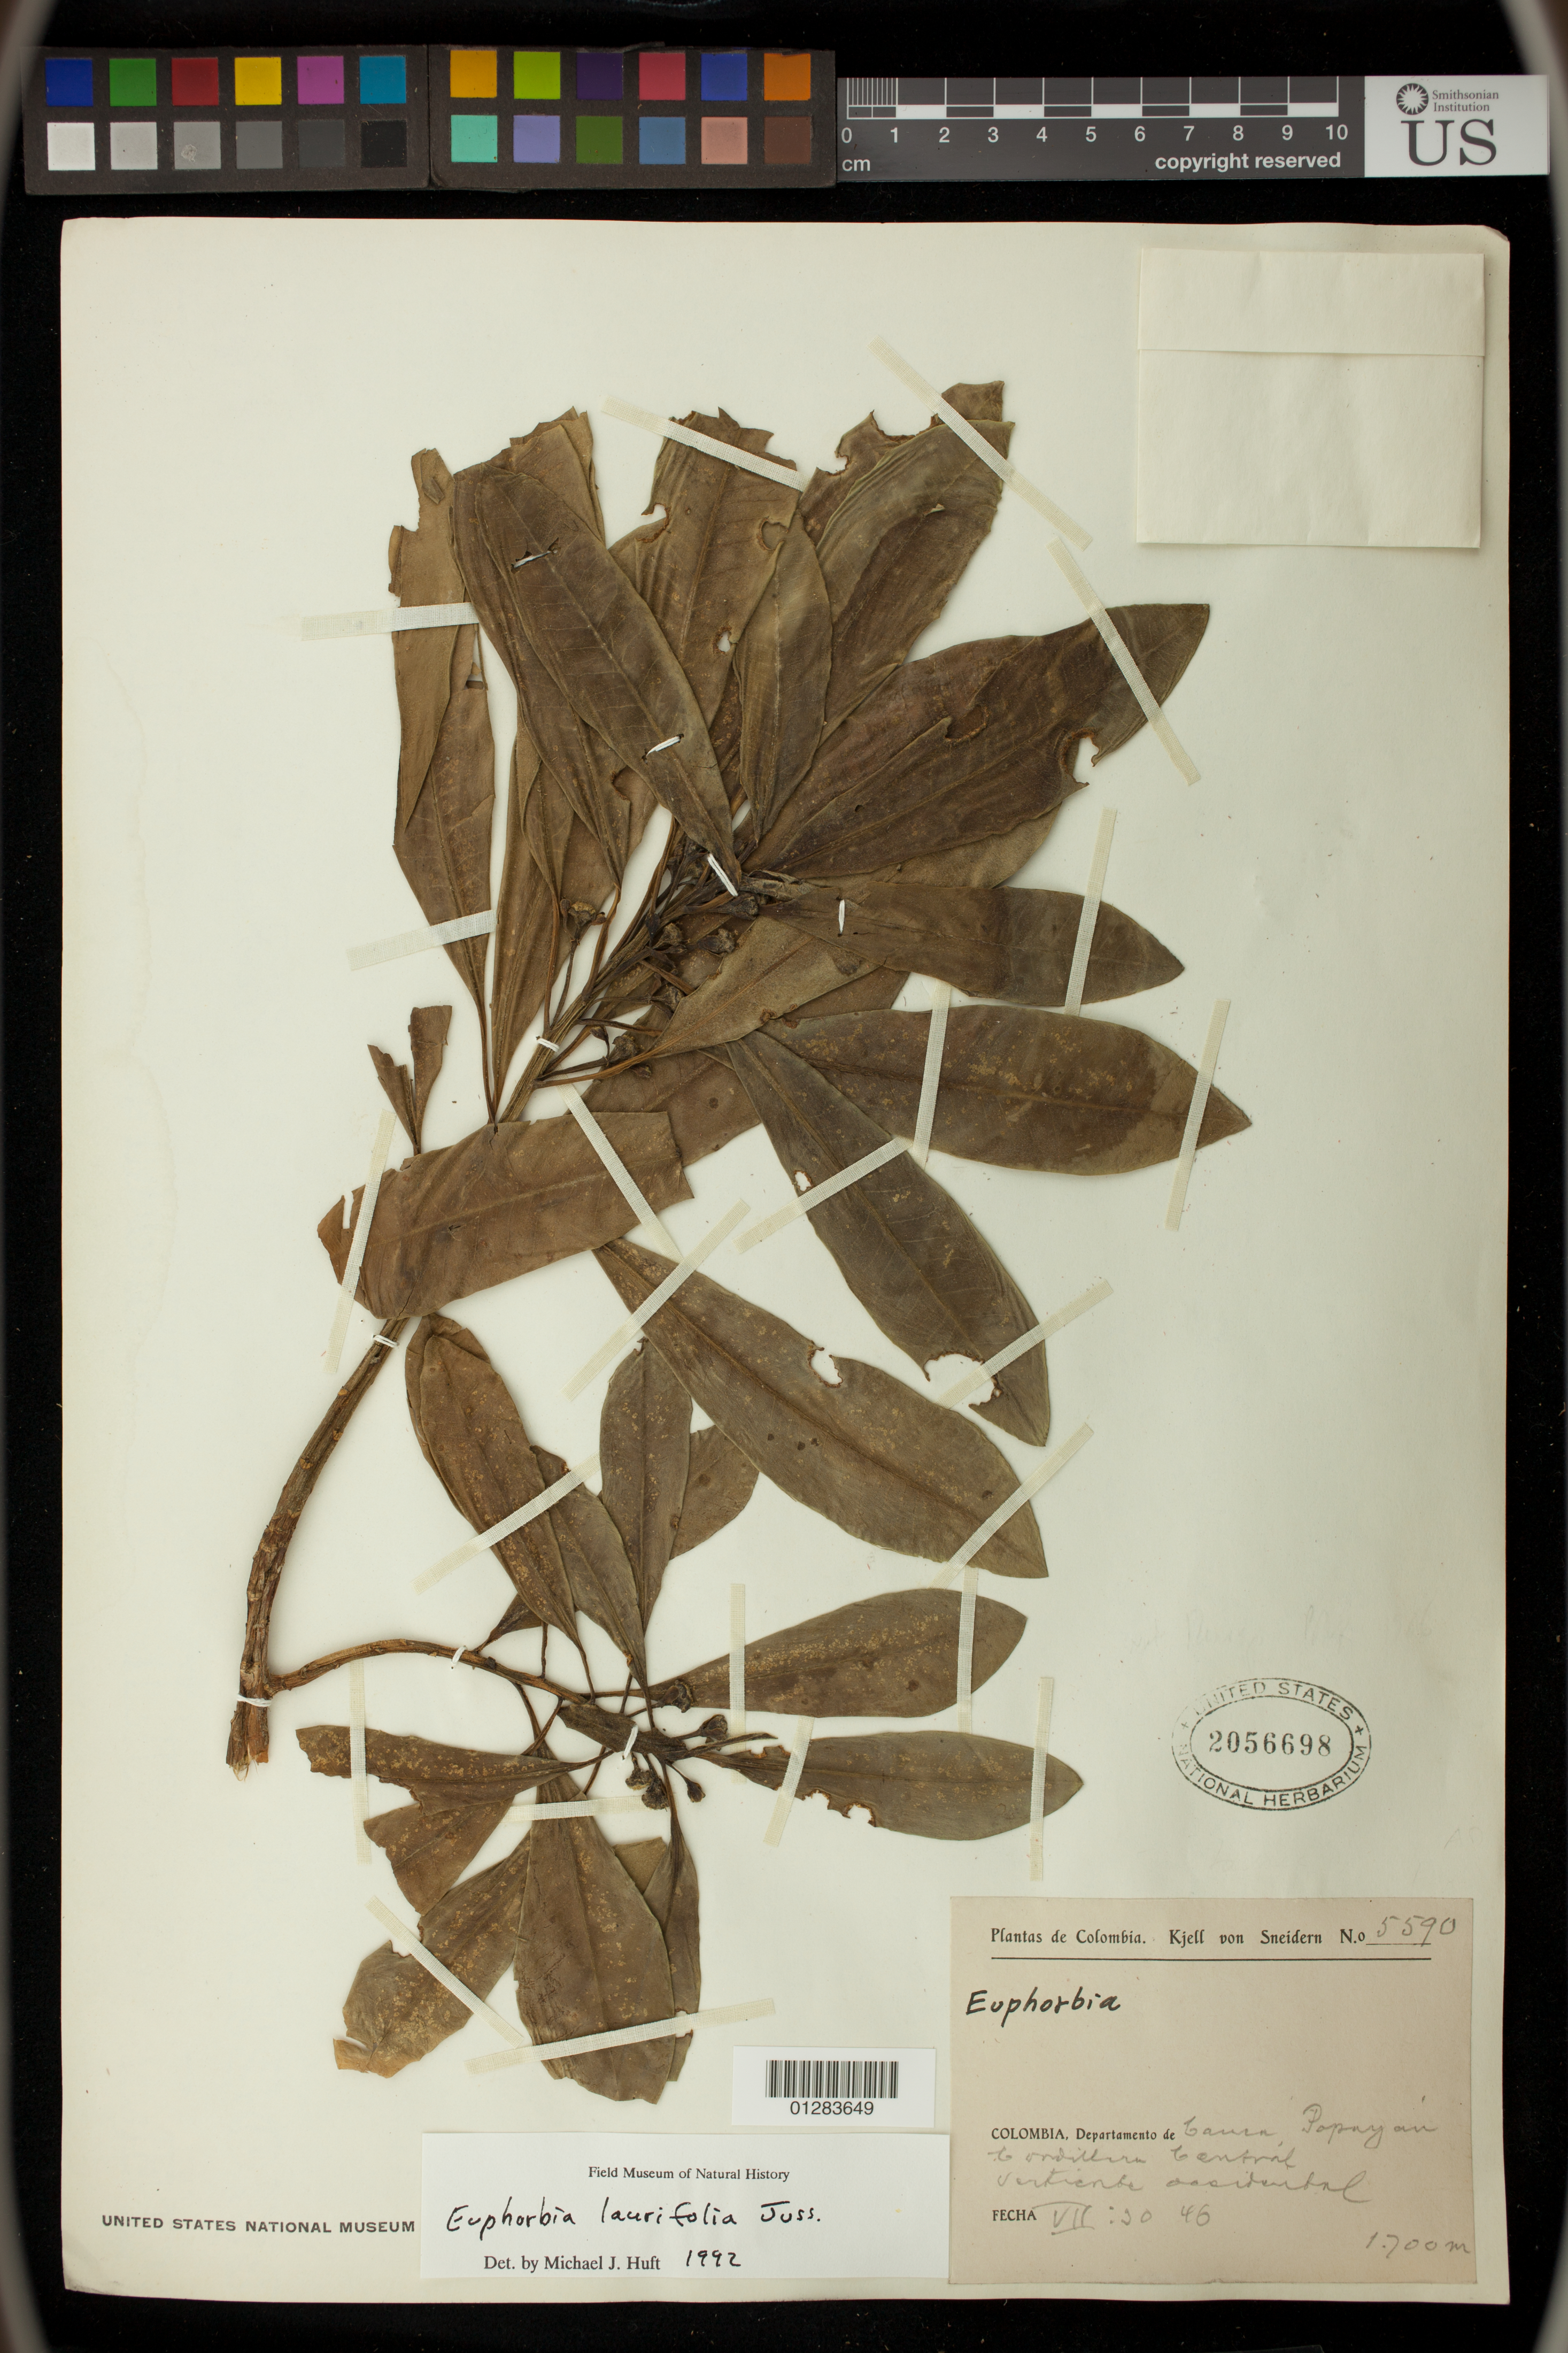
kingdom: Plantae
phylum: Tracheophyta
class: Magnoliopsida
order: Malpighiales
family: Euphorbiaceae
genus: Euphorbia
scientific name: Euphorbia laurifolia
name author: Juss. ex Lam.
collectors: K. von Sneidern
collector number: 5590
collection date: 1946-07-30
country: Colombia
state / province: Cauca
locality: Popayan, Cordillera Central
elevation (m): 1700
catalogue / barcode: US 2056698